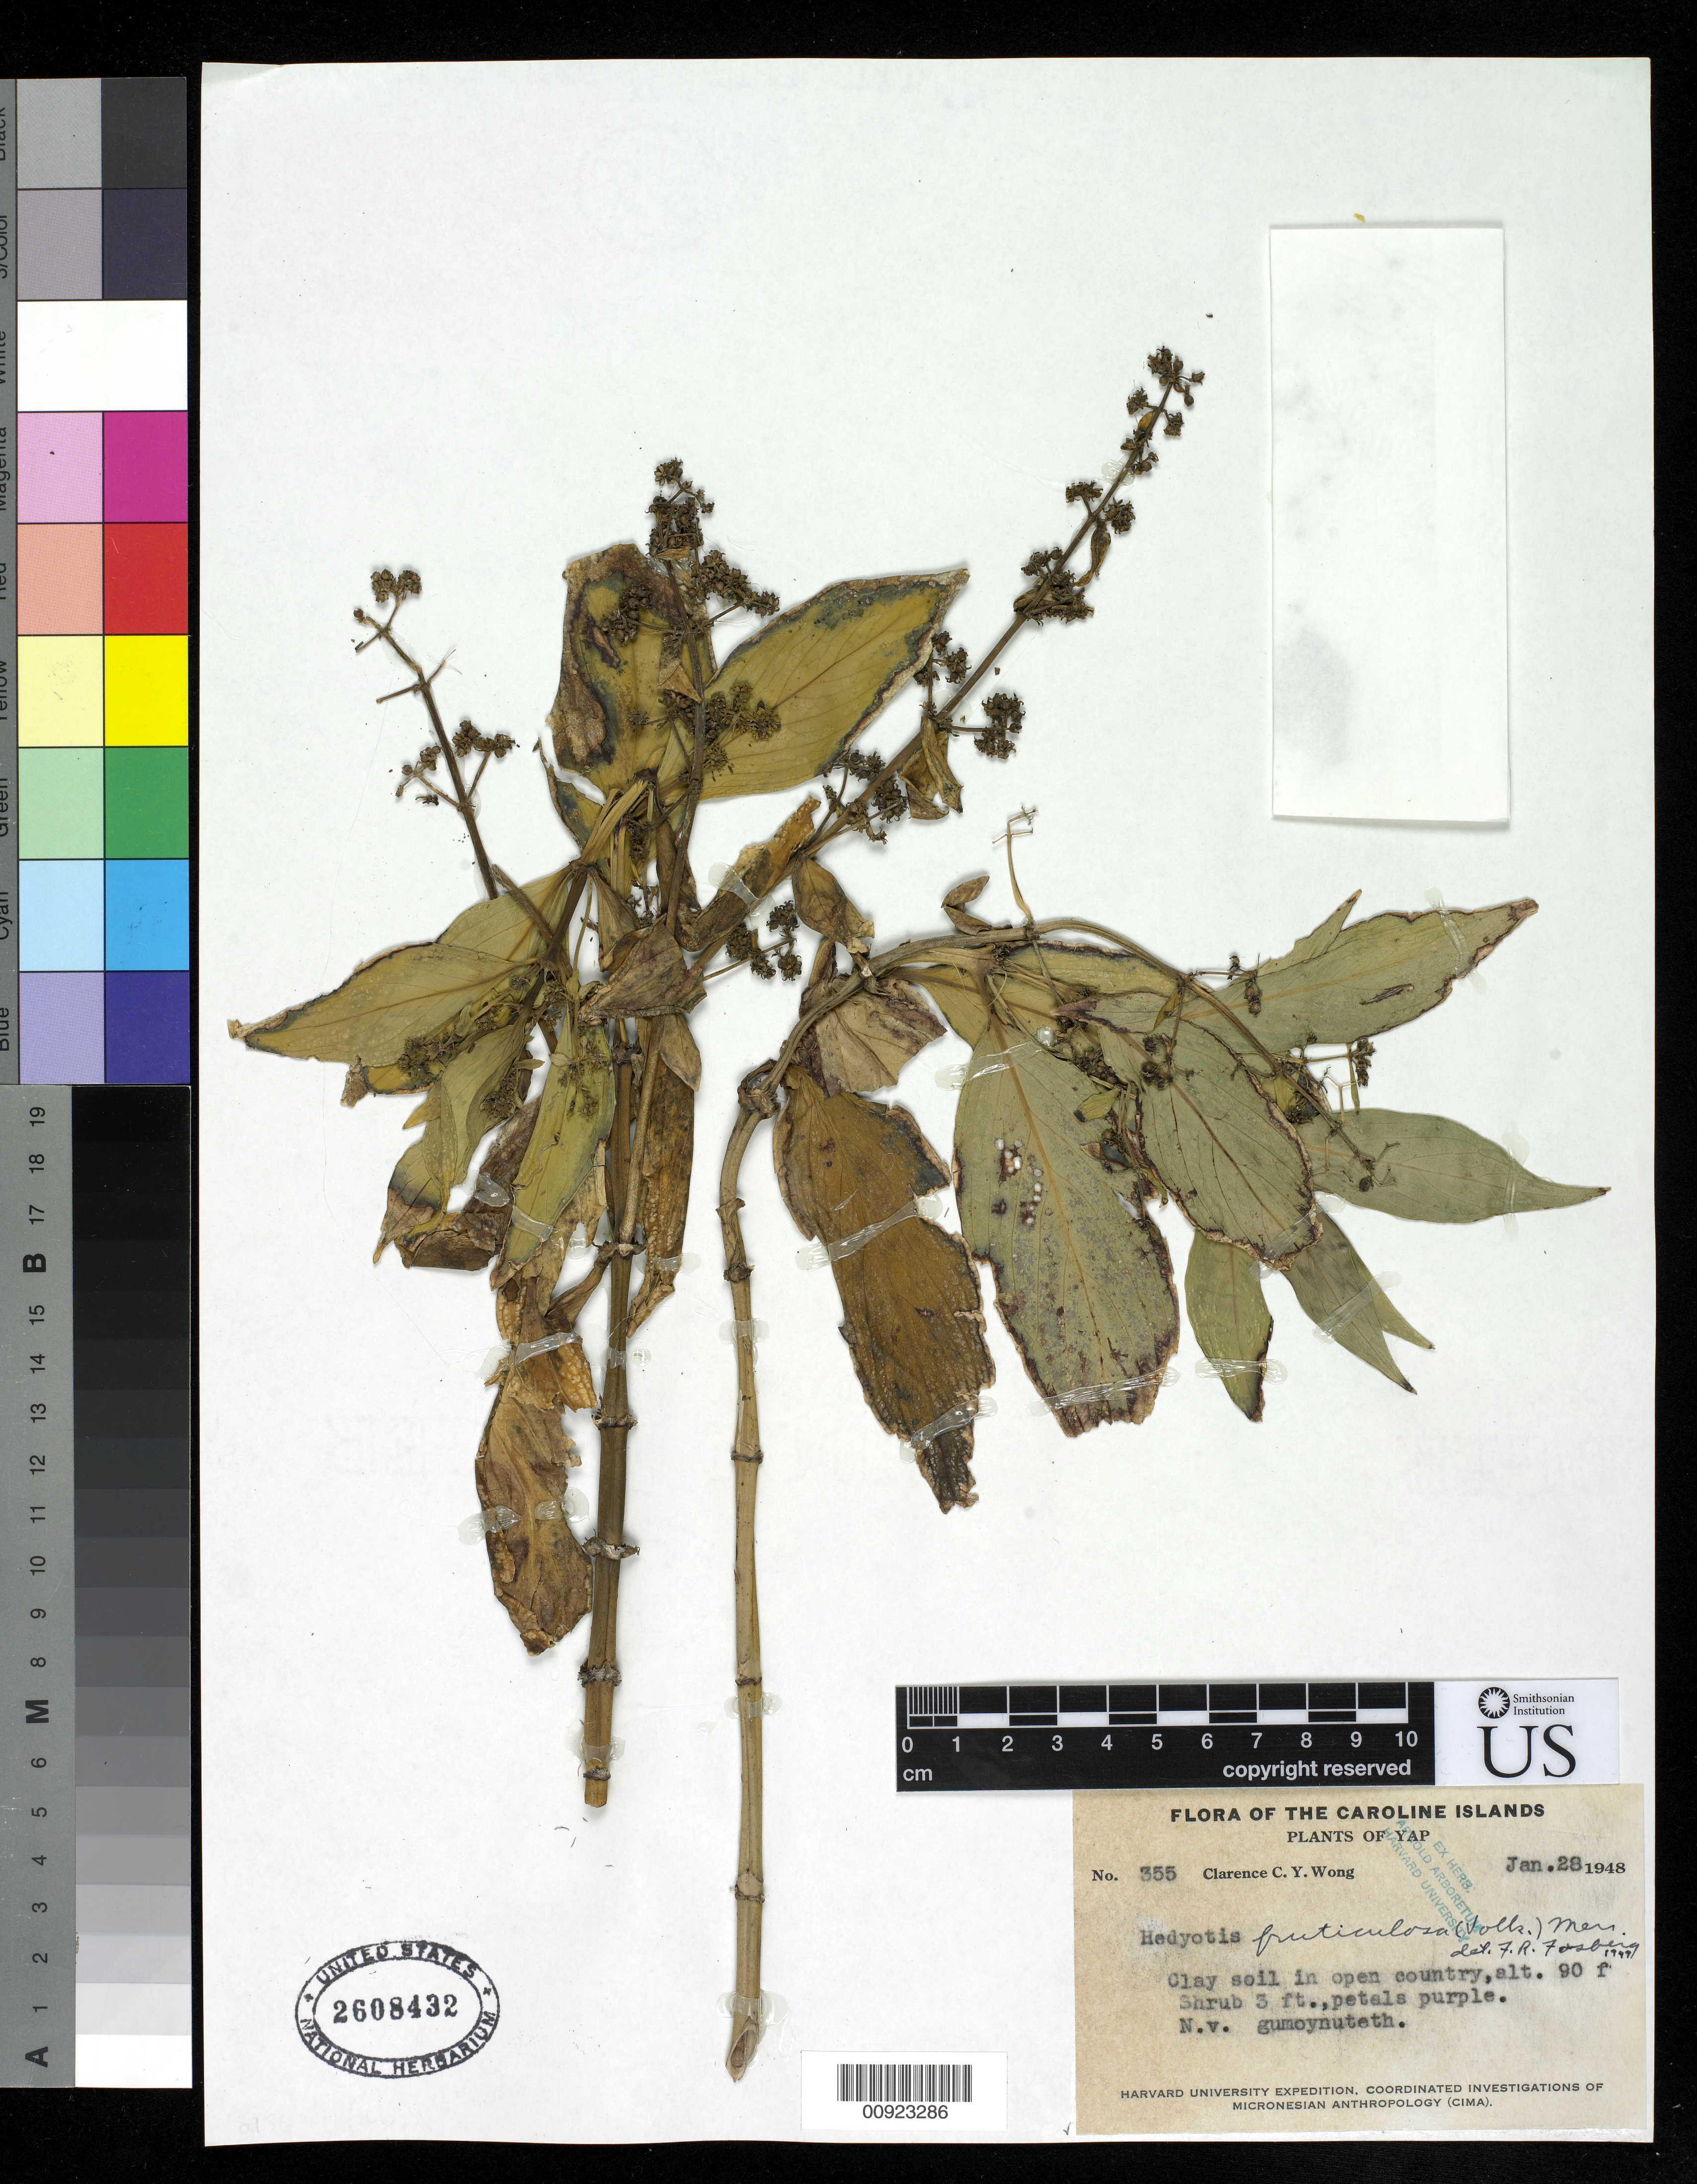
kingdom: Plantae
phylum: Tracheophyta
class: Magnoliopsida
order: Gentianales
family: Rubiaceae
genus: Hedyotis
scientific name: Hedyotis fruticulosa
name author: Volk.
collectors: C. Wong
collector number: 355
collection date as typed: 28 Jan 1948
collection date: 1948-01-28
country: Micronesia, Federated States of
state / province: Yap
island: Yap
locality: Clay soil in open country.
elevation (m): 27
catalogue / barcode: US 2608432